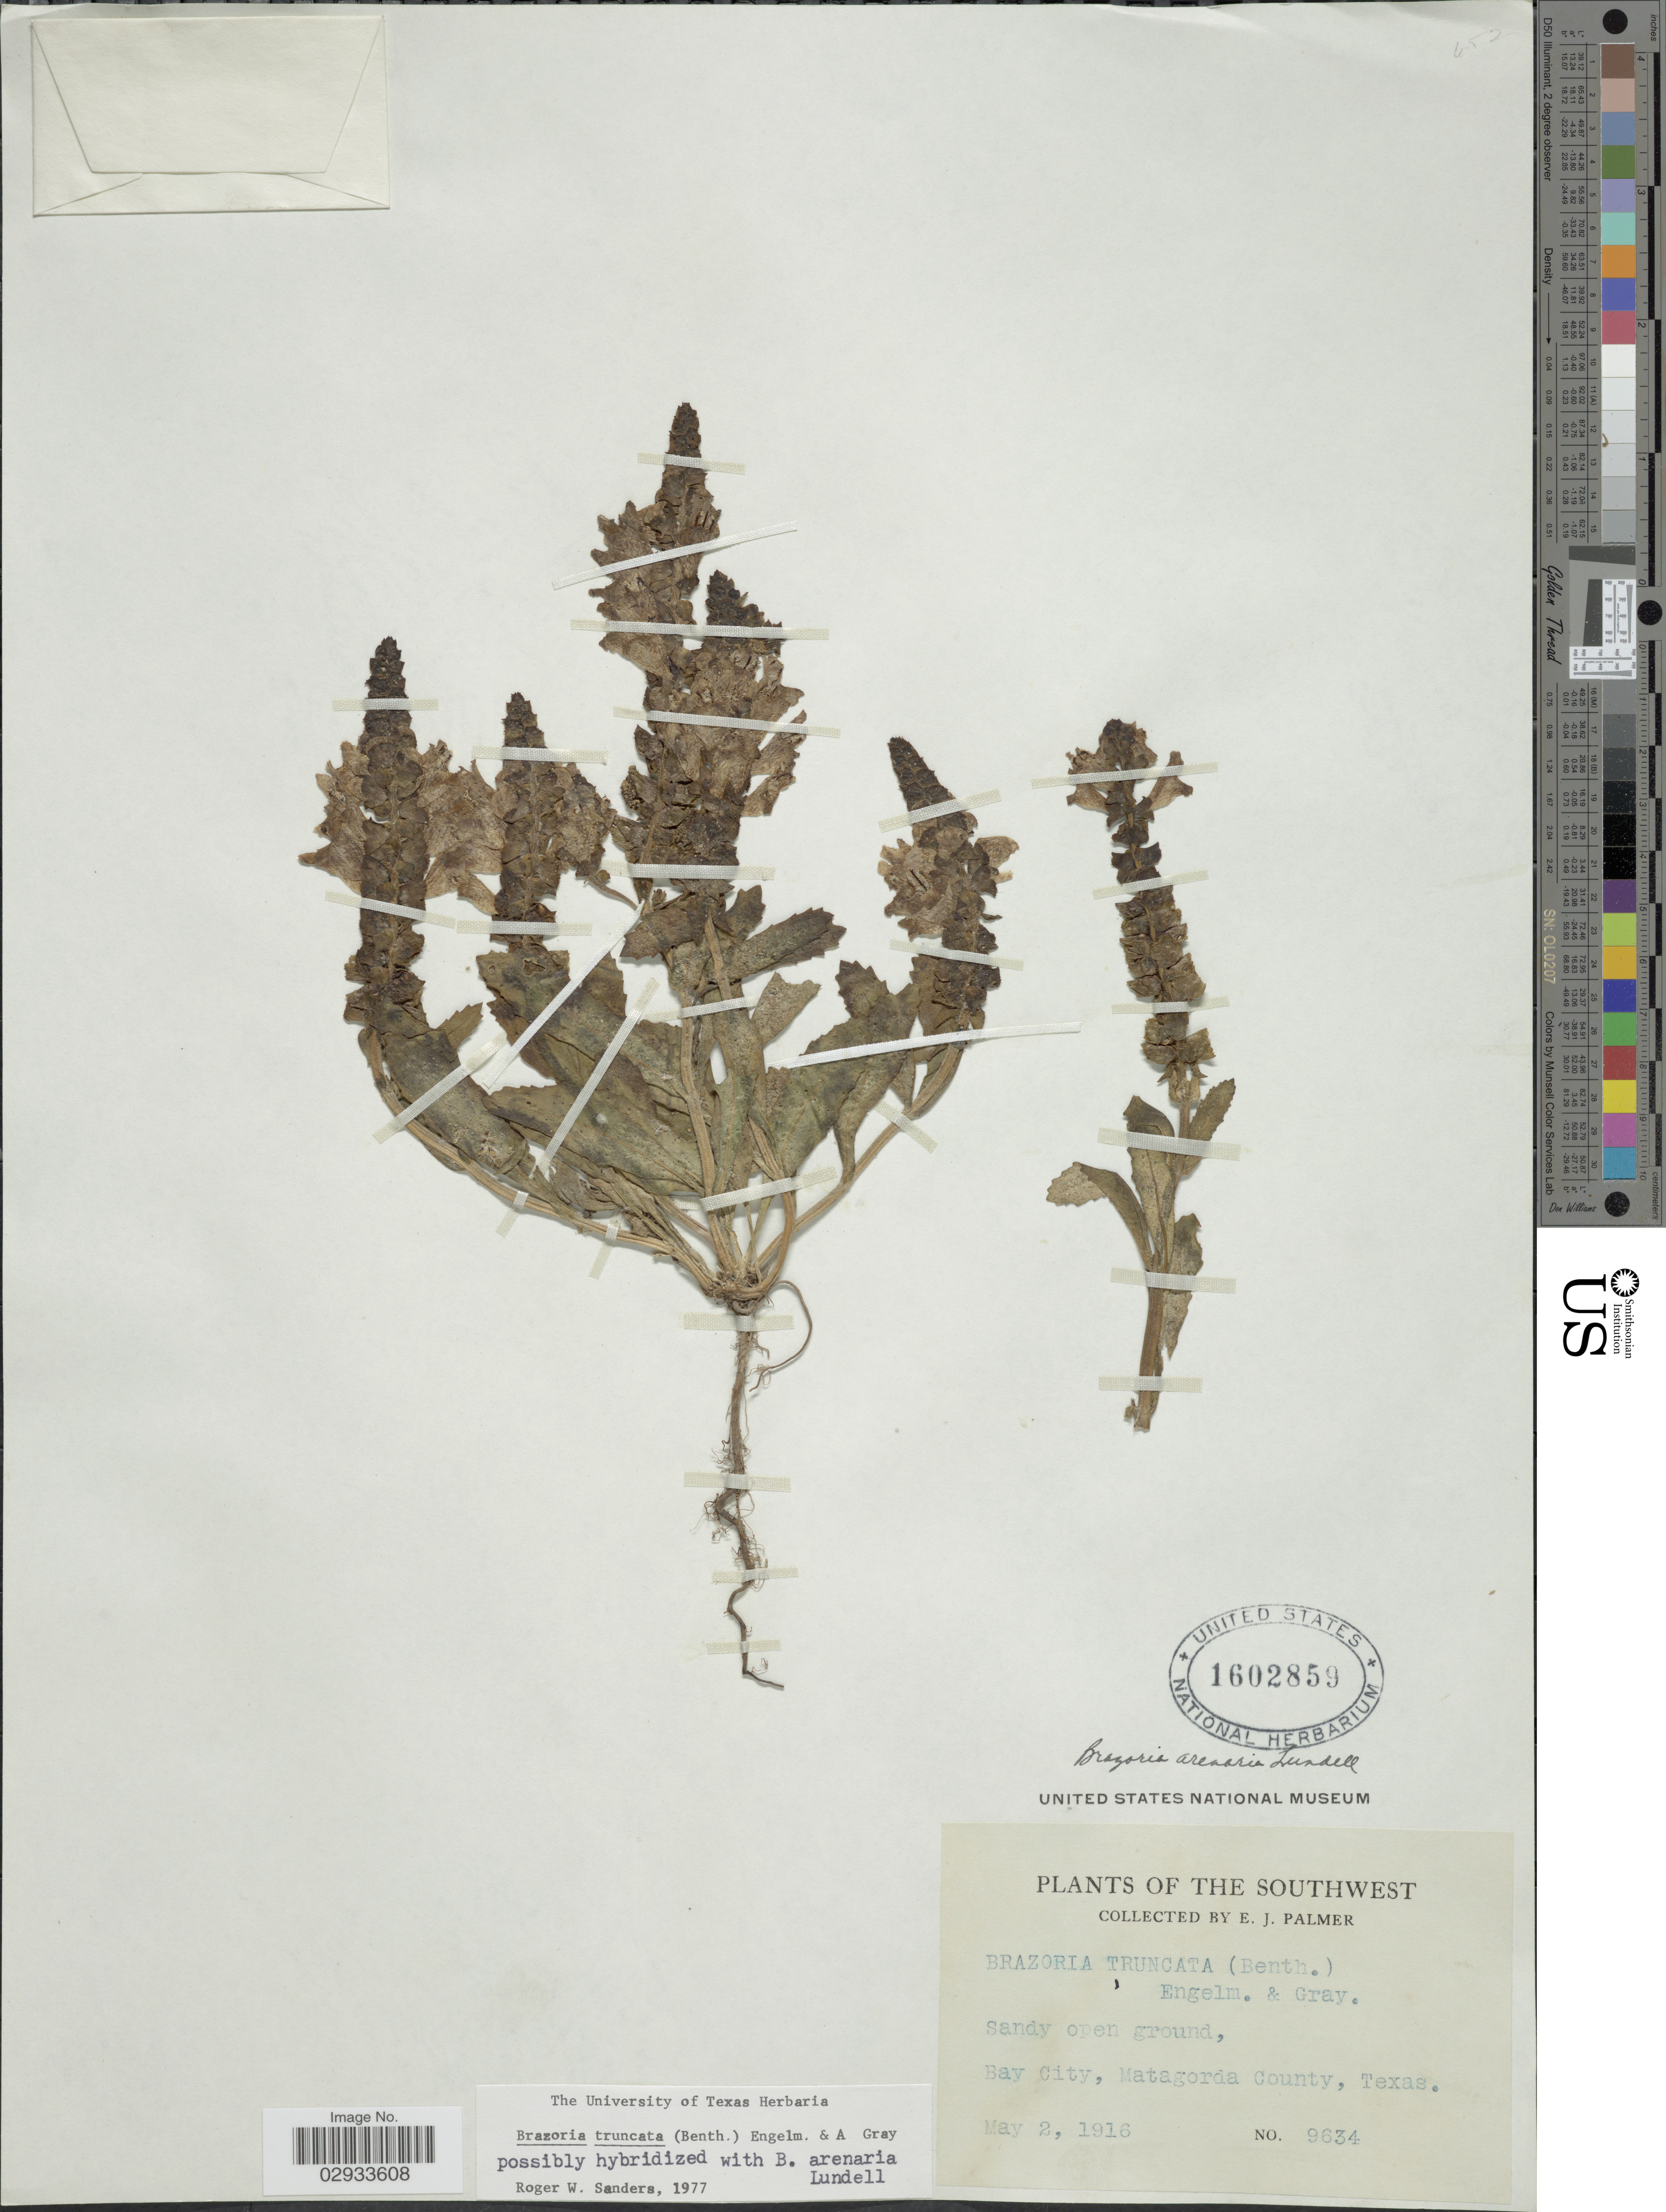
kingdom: Plantae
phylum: Tracheophyta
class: Magnoliopsida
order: Lamiales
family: Lamiaceae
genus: Brazoria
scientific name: Brazoria truncata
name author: (Benth.) Engelm. & A. Gray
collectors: E. J. Palmer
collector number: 9634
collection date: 1916-05-02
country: United States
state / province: Texas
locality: The Southwest, Bay City, Matagorda County, Texas.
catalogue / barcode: US 1602859